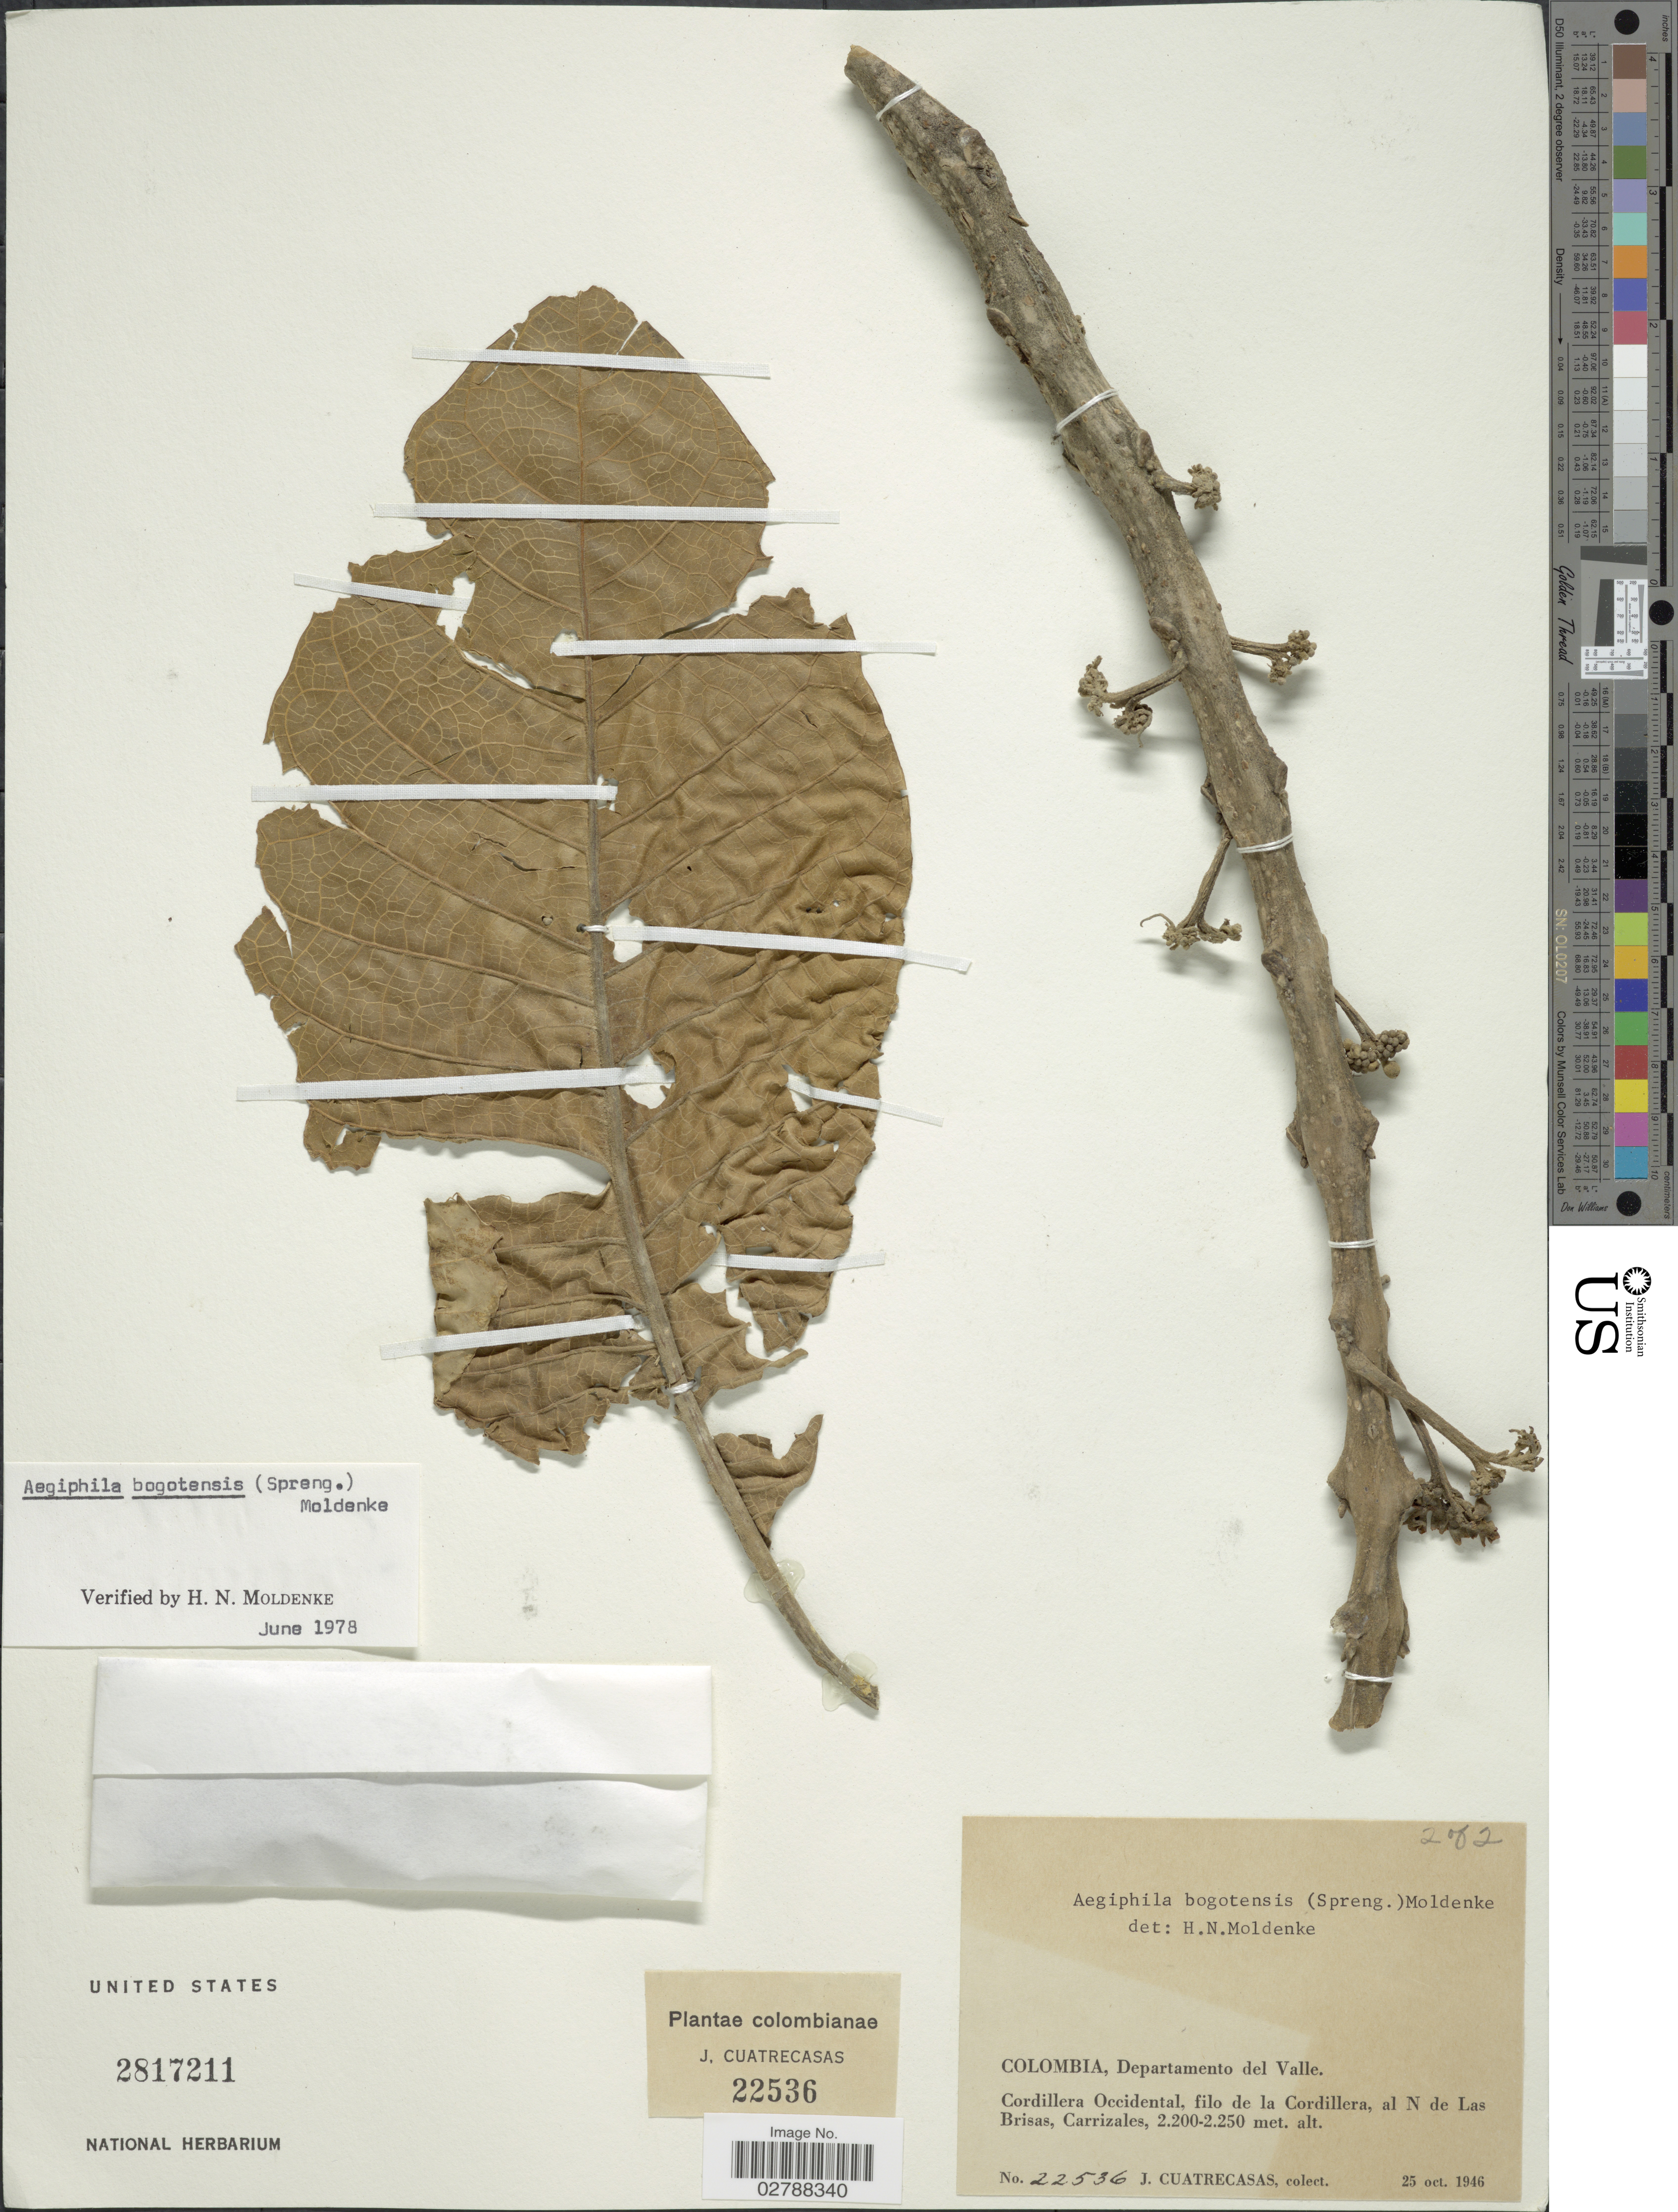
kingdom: Plantae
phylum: Tracheophyta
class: Magnoliopsida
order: Lamiales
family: Lamiaceae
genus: Aegiphila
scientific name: Aegiphila bogotensis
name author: (Spreng.) Moldenke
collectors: J. Cuatrecasas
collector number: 22536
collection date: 1946-10-25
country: Colombia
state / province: Valle del Cauca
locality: Departamento del Valle, Cordillera Occidental, filo de la Cordillera, al N de Las Brisas, Carrizales.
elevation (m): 2200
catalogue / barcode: US 2817211